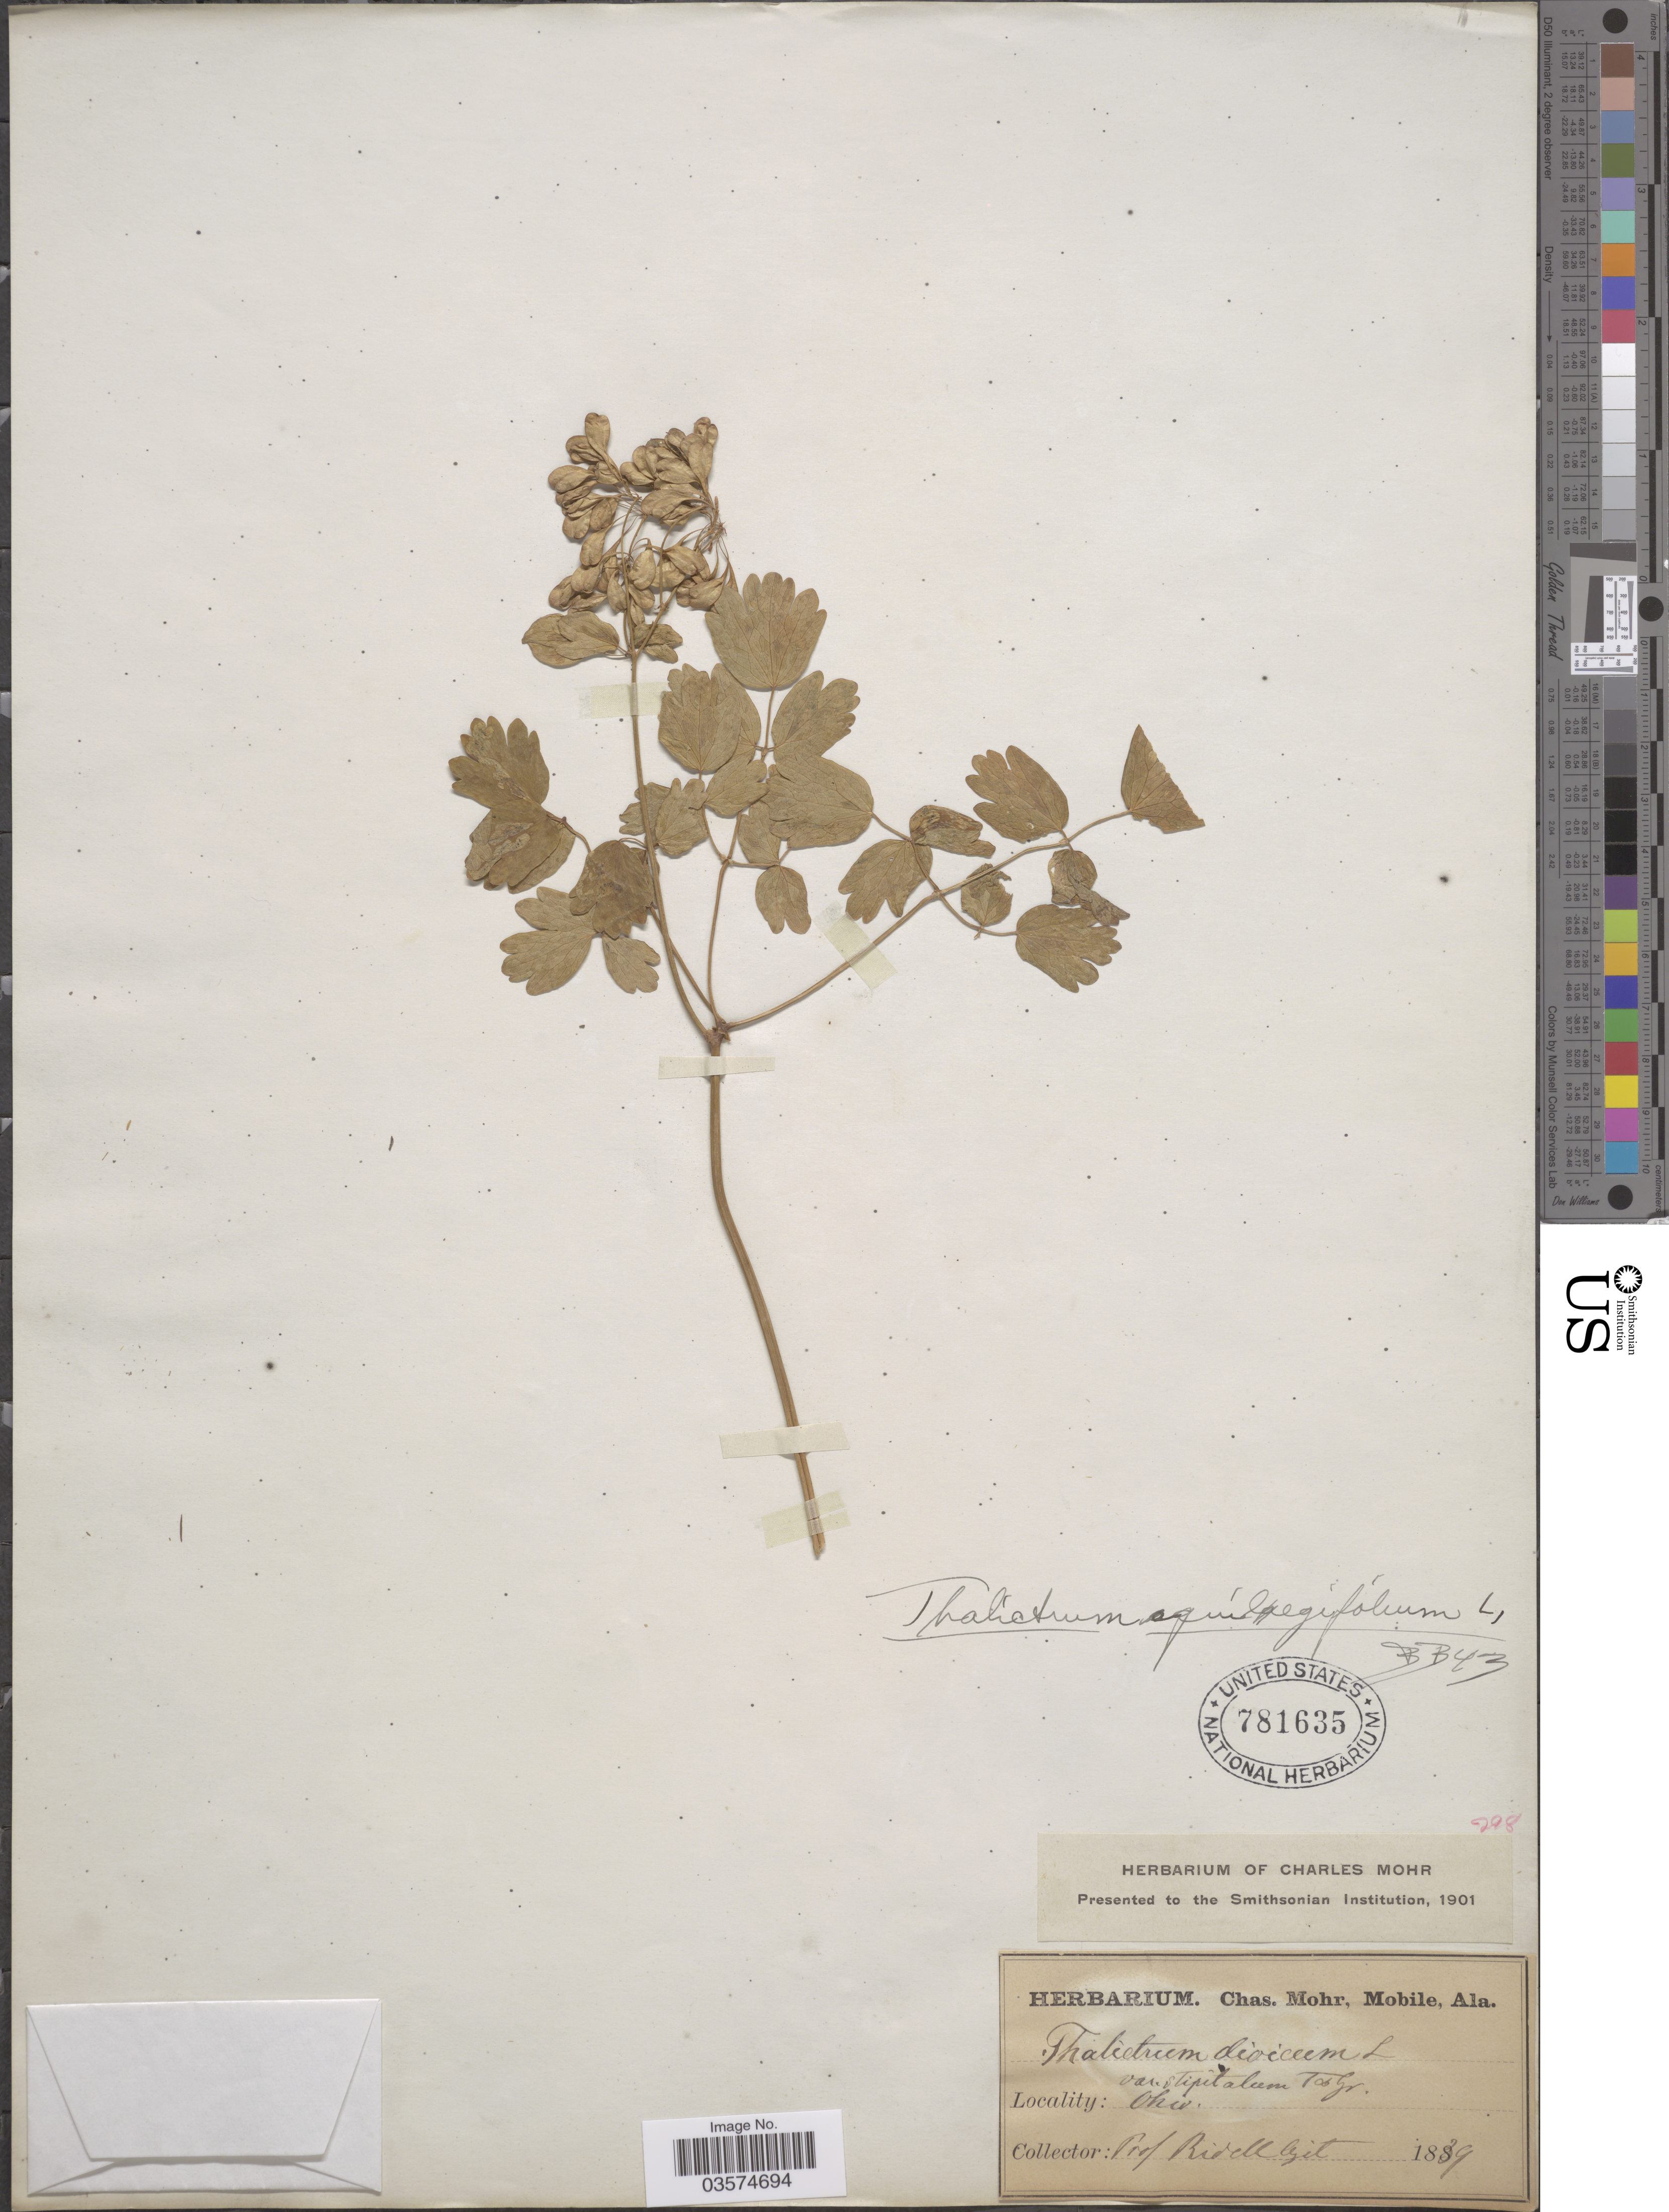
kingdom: Plantae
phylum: Tracheophyta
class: Magnoliopsida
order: Ranunculales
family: Ranunculaceae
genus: Thalictrum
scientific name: Thalictrum sp.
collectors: -. Ridell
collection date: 1829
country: United States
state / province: Ohio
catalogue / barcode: US 781635